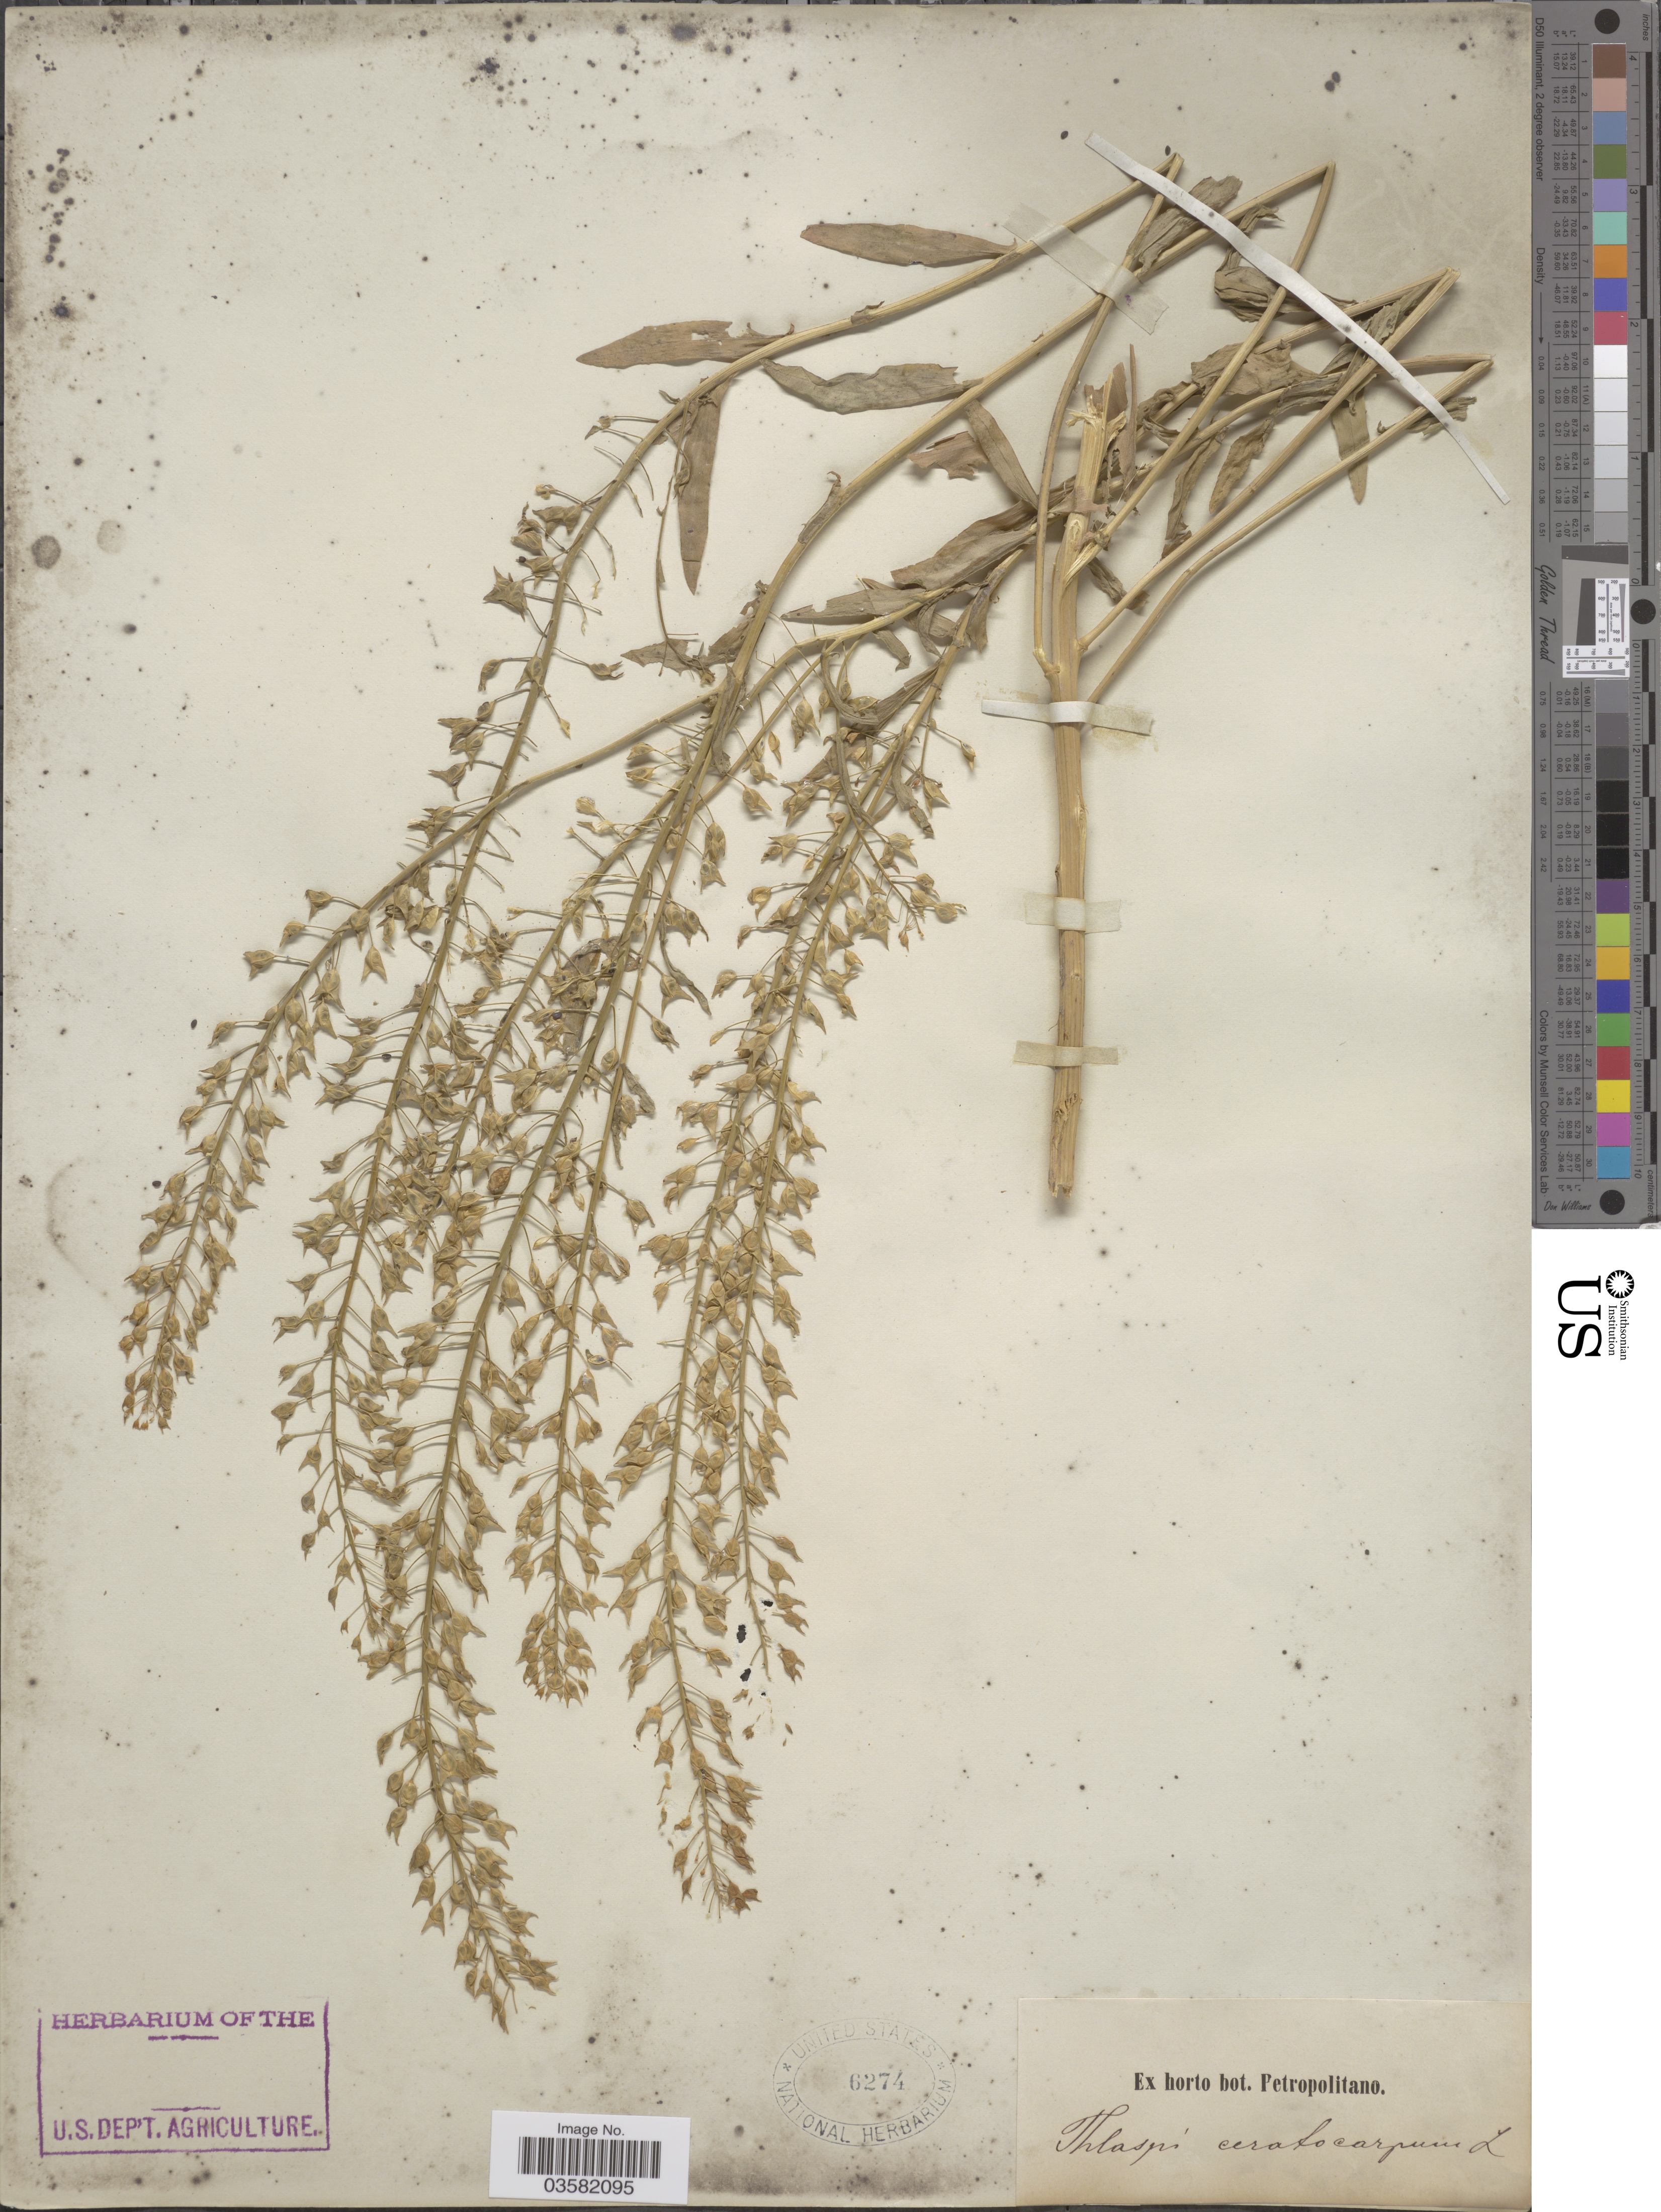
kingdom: Plantae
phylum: Tracheophyta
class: Magnoliopsida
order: Brassicales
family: Brassicaceae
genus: Thlaspi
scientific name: Thlaspi ceratocarpum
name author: N. Busch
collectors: ex Horto Bot. Petropolitano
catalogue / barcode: US 6274